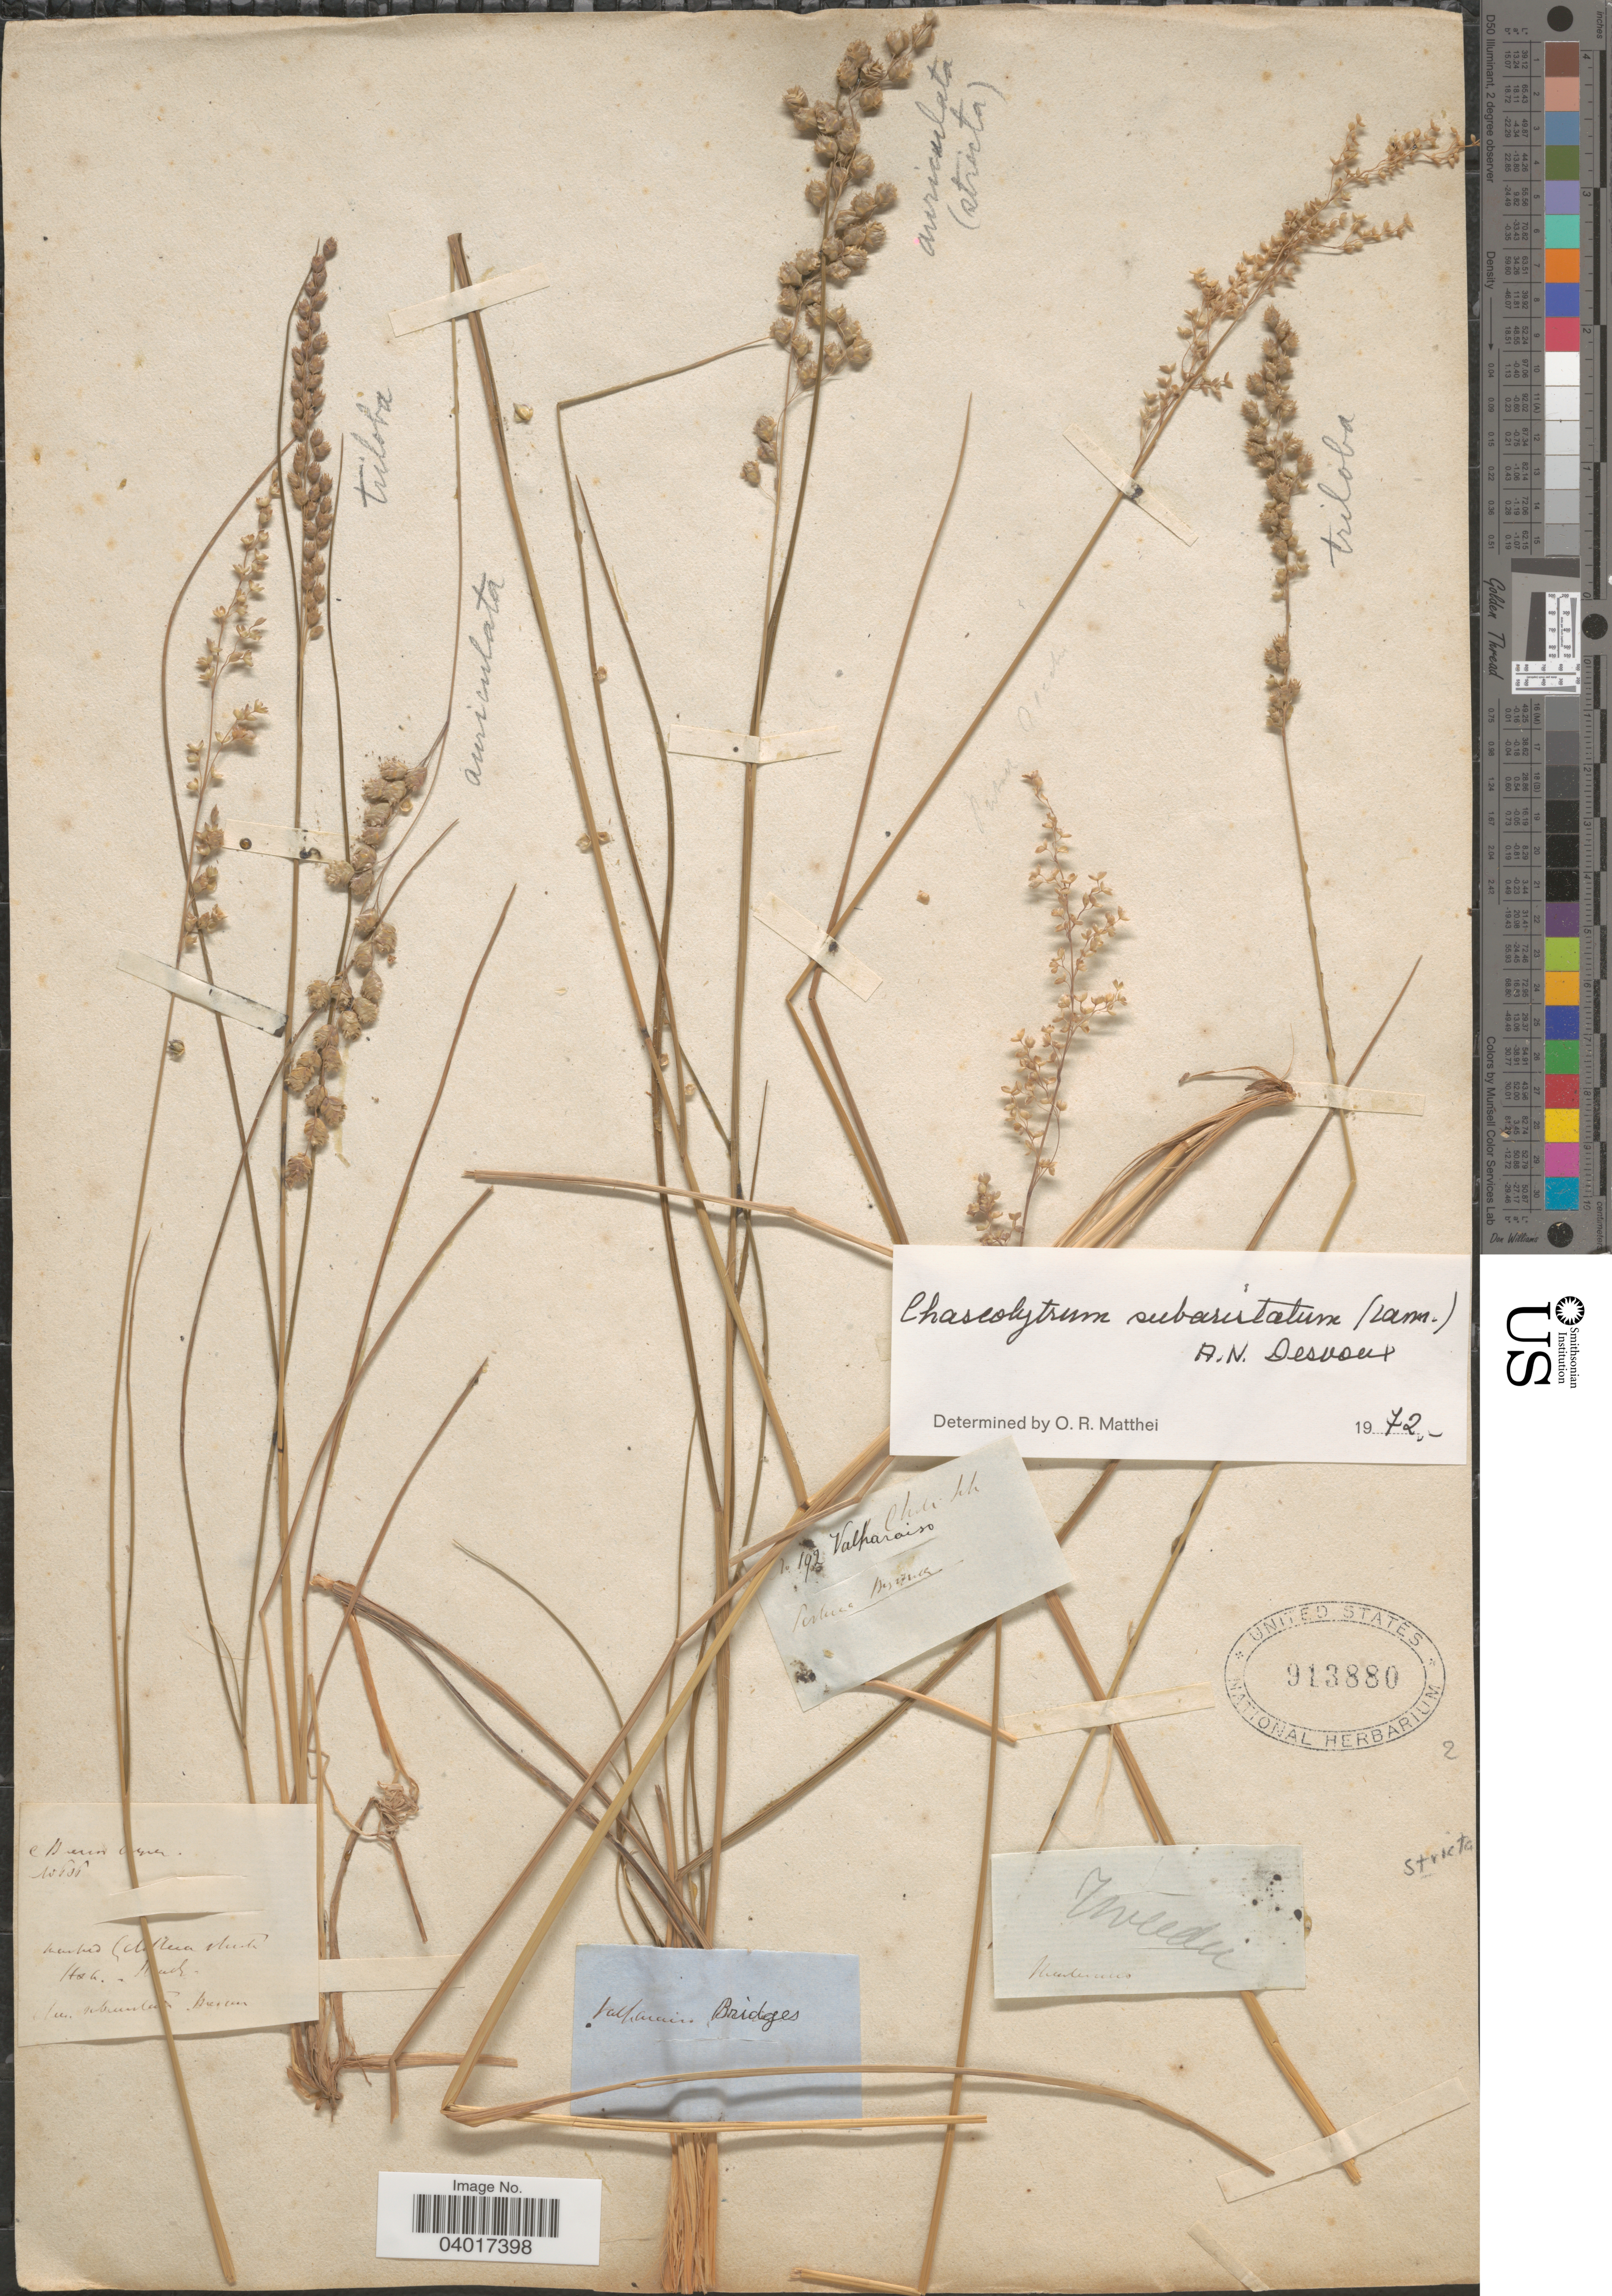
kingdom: Plantae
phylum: Tracheophyta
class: Liliopsida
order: Poales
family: Poaceae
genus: Chascolytrum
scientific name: Chascolytrum subaristatum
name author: (Lam.) Desv.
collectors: -- Tweedie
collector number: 606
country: Chile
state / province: Valparaíso (V)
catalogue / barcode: US 913880